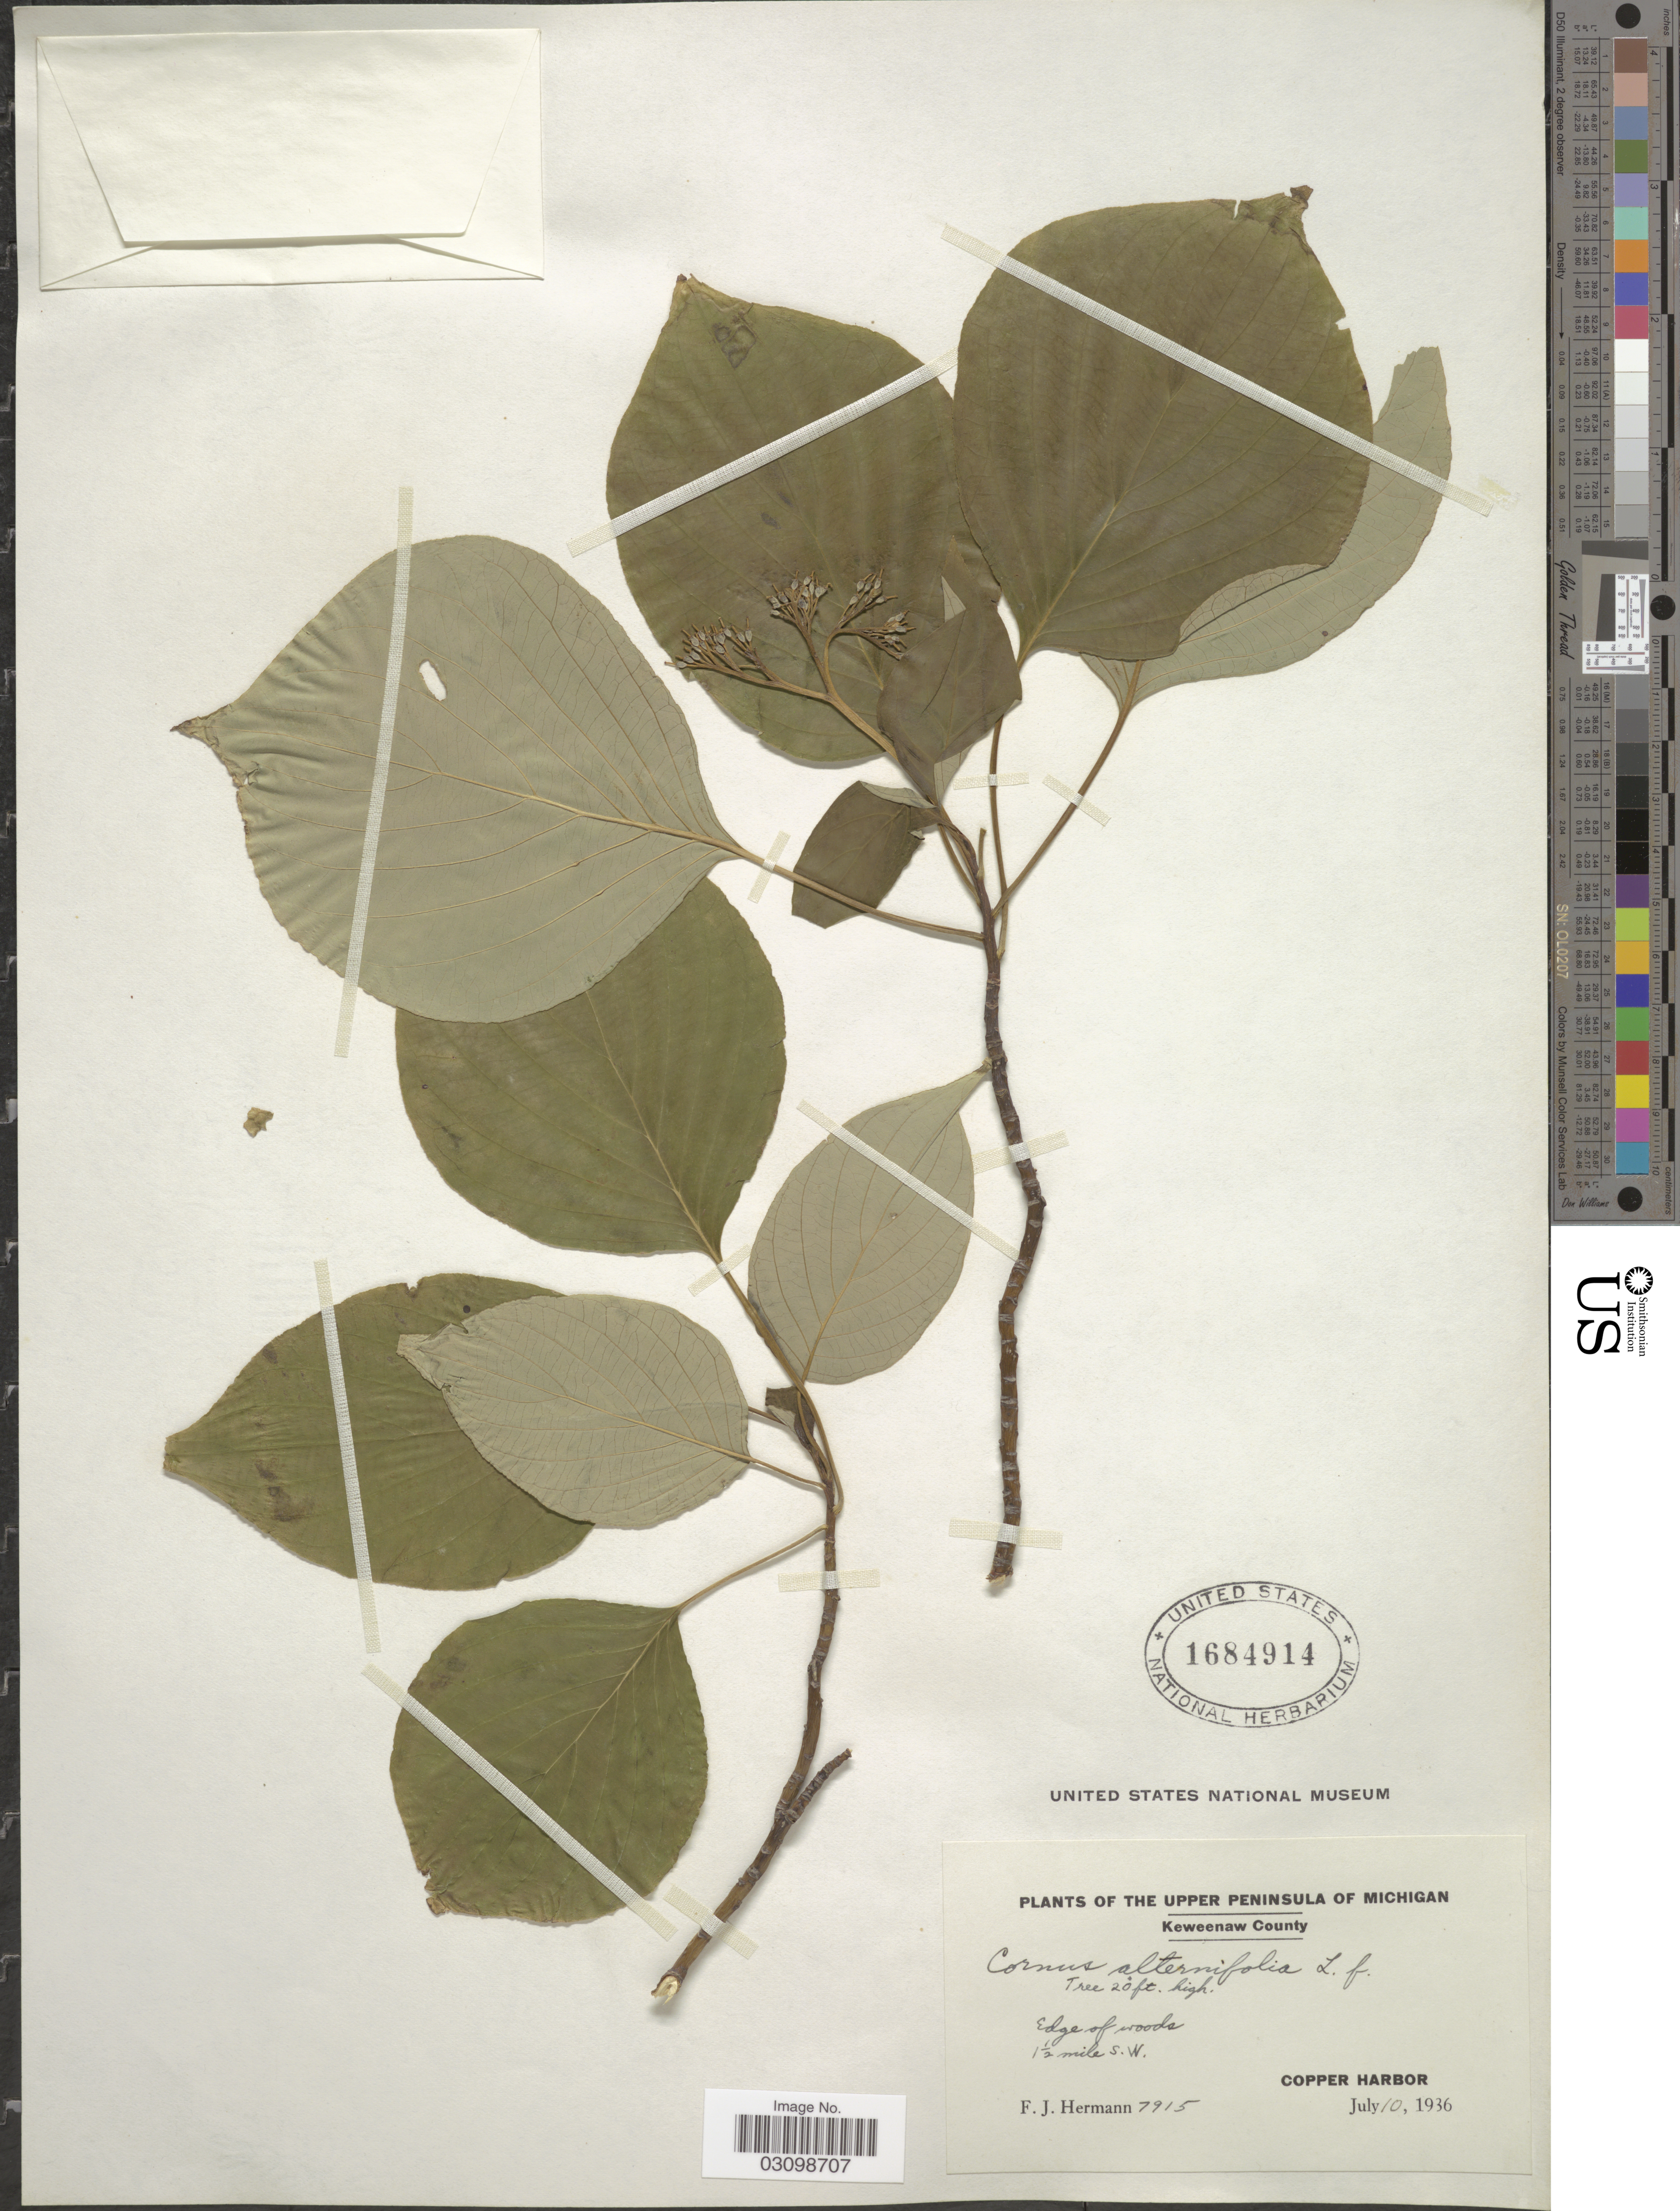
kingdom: Plantae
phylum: Tracheophyta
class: Magnoliopsida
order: Cornales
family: Cornaceae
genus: Cornus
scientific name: Cornus alternifolia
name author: L.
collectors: F. J. Hermann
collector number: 7915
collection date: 1936-07-10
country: United States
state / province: Michigan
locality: Upper peninsula of Michigan. Keweenaw County. Edge of woods 1½ mile S.W. Copper Harbor.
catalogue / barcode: US 1684914